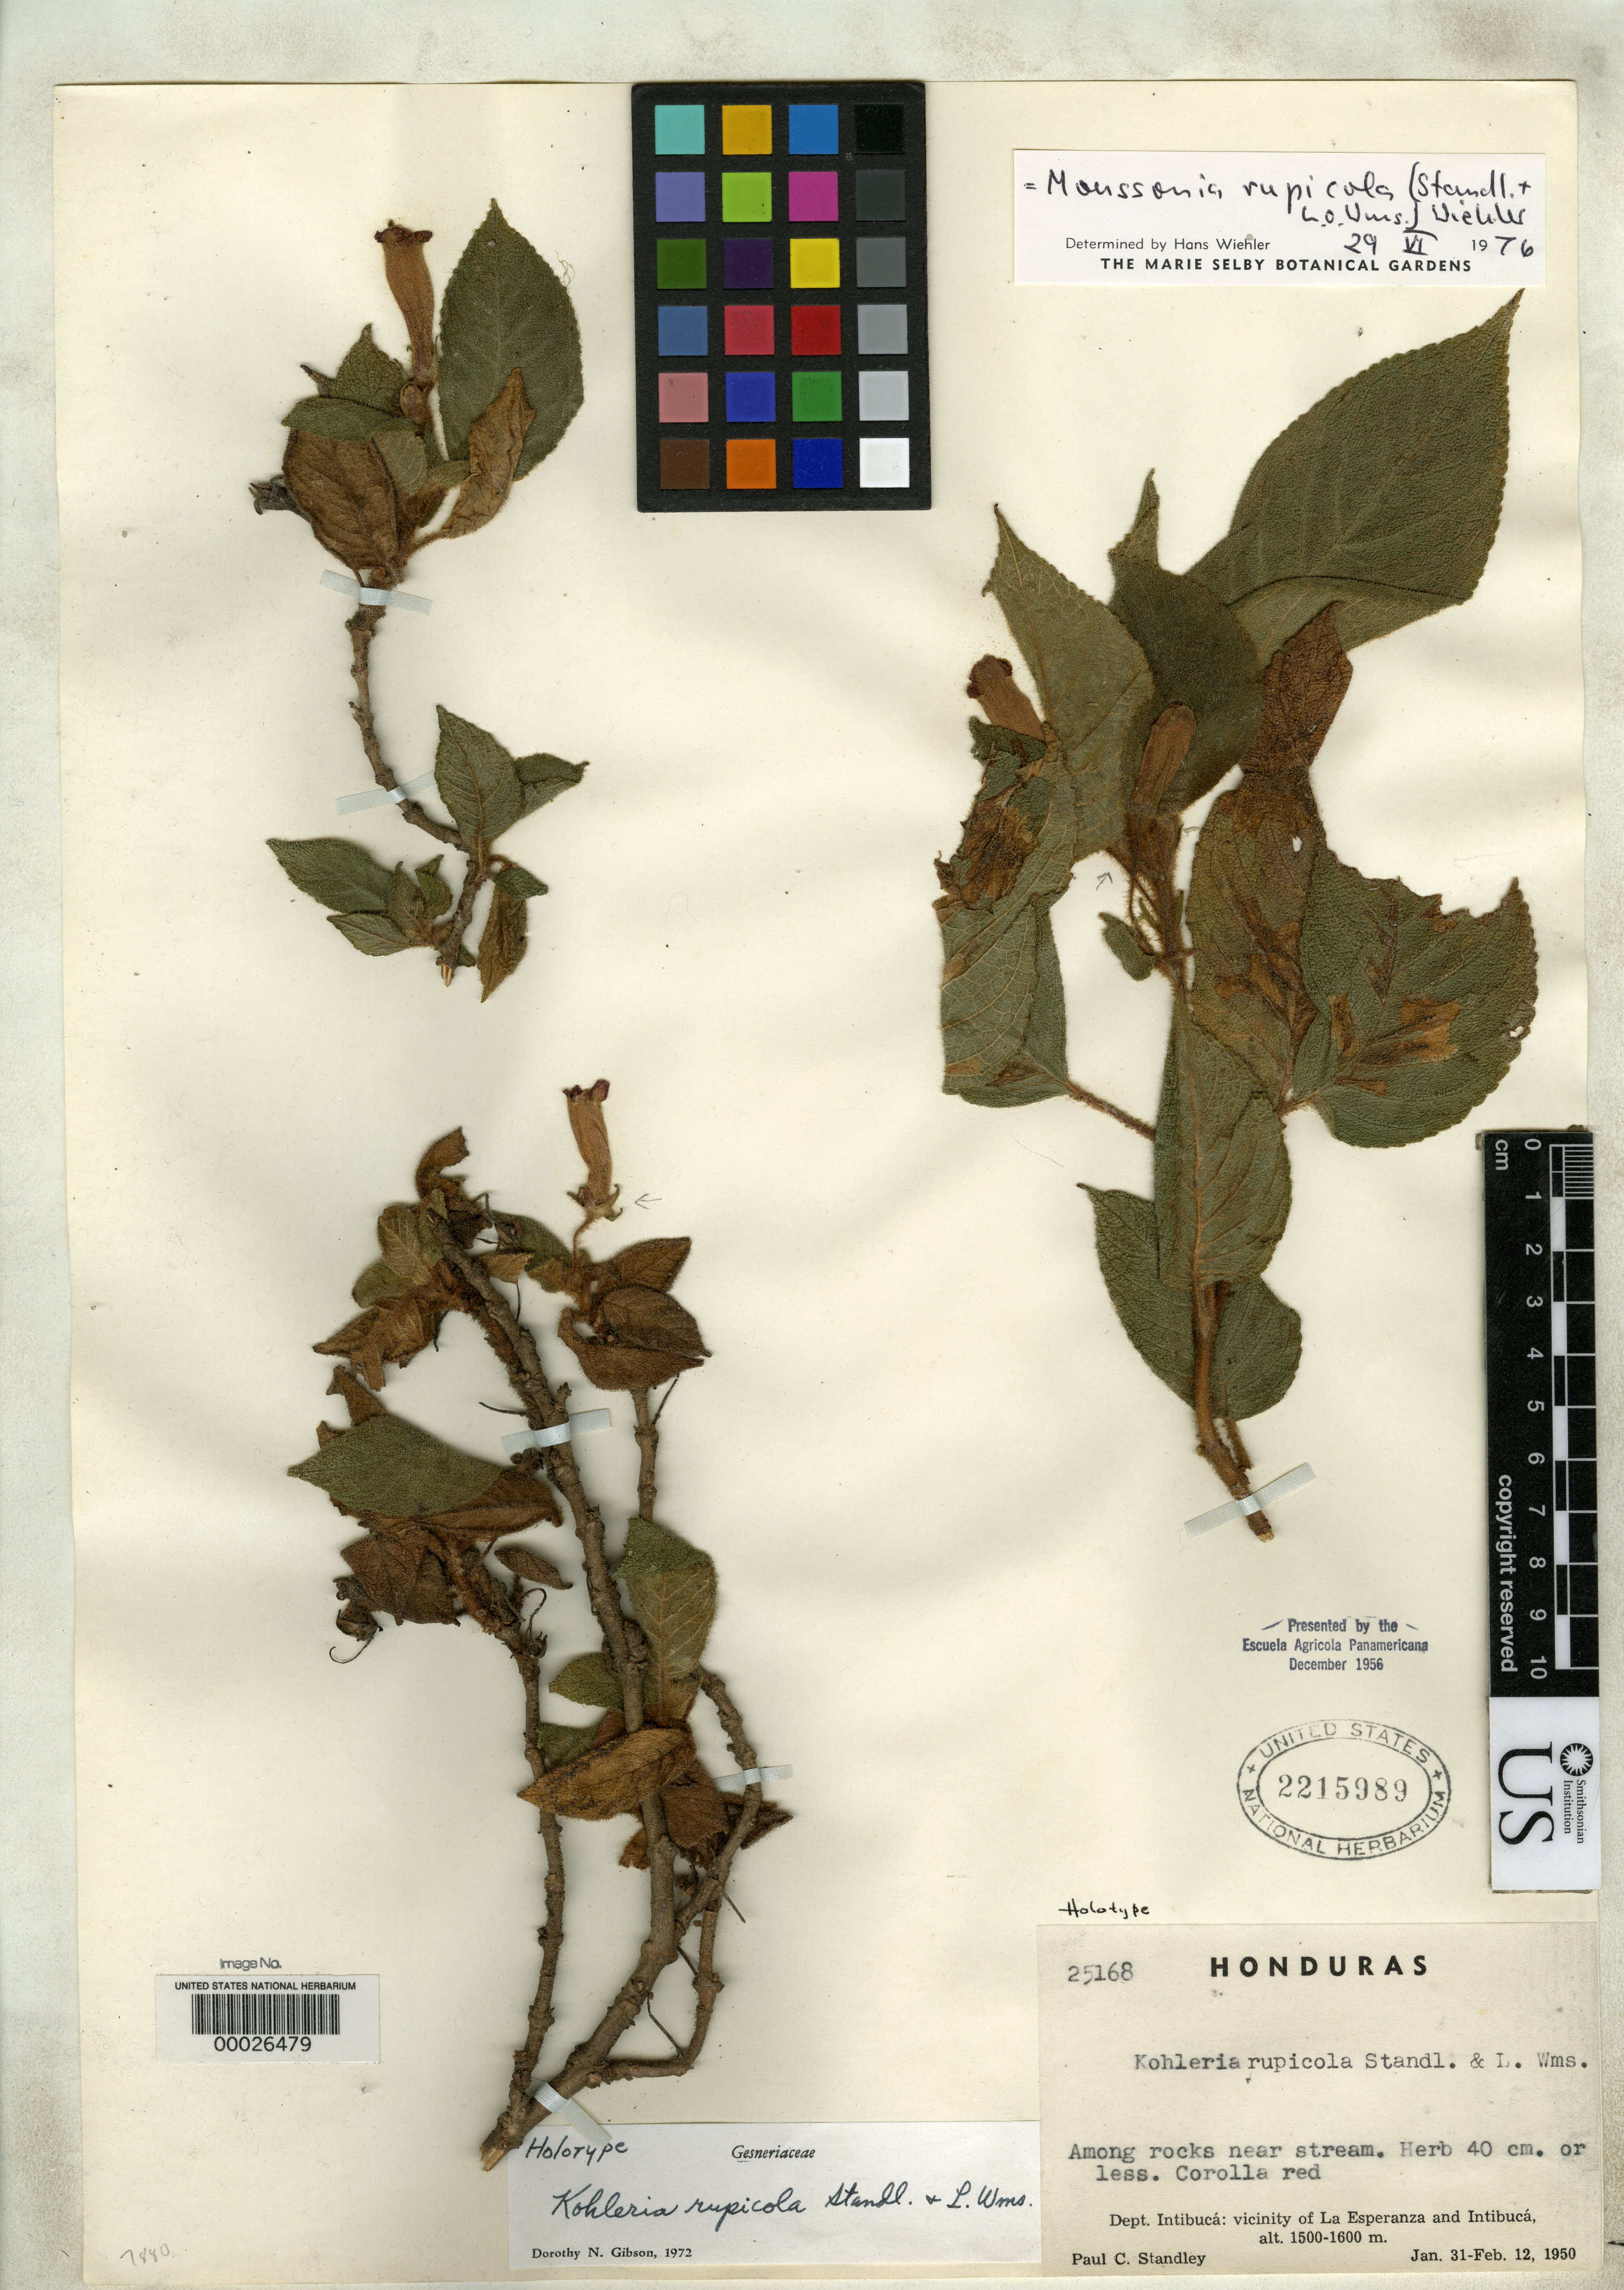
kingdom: Plantae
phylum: Tracheophyta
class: Magnoliopsida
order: Lamiales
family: Gesneriaceae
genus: Kohleria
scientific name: Kohleria rupicola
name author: Standl. & L.O. Williams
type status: Holotype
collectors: P. C. Standley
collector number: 25168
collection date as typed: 31 Jan 1950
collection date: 1950-01-31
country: Honduras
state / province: Intibucá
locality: Vicinity de La Esperanza & Intibucá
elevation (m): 1600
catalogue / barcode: US 2215989